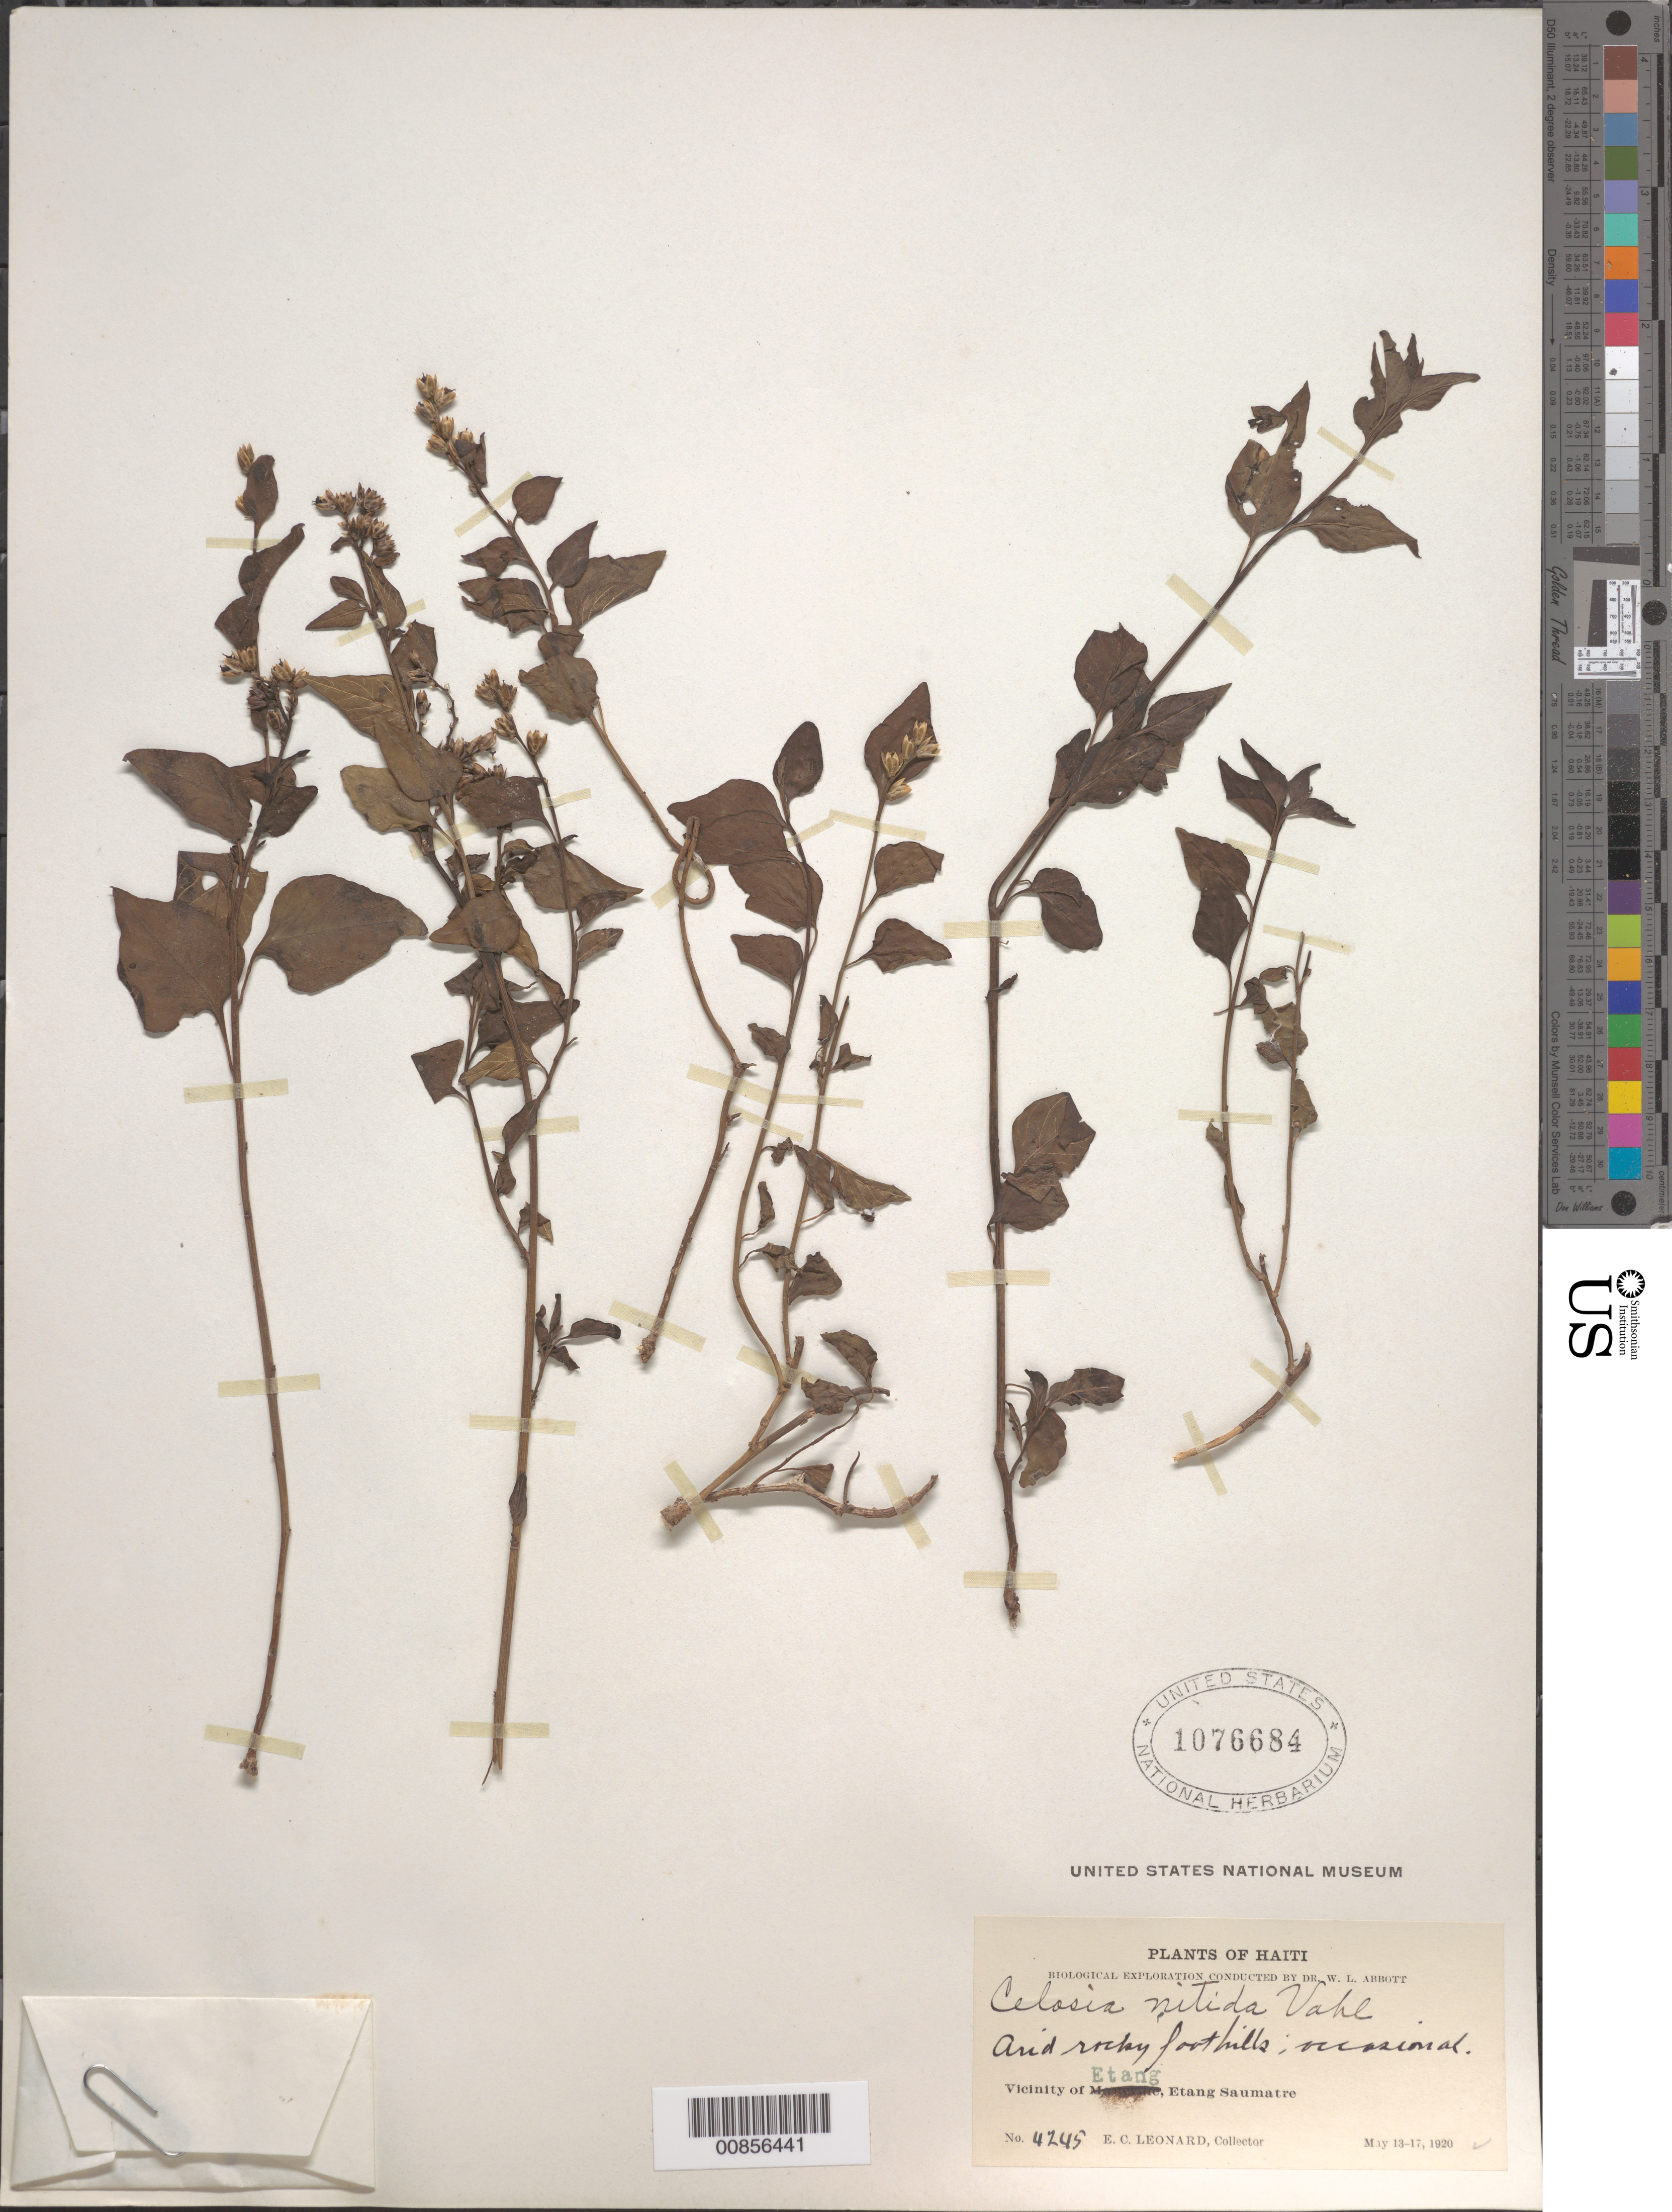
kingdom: Plantae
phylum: Tracheophyta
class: Magnoliopsida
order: Caryophyllales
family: Amaranthaceae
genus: Celosia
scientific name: Celosia nitida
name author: Vahl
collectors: E. C. Leonard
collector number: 4245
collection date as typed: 13 May 1920 to 17 May 1920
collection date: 1920-05-13/1920-05-17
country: Haiti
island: Hispaniola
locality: Vicinity of Etang, Etang Saumatre.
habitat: Arid rocky foothills.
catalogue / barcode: US 1076684